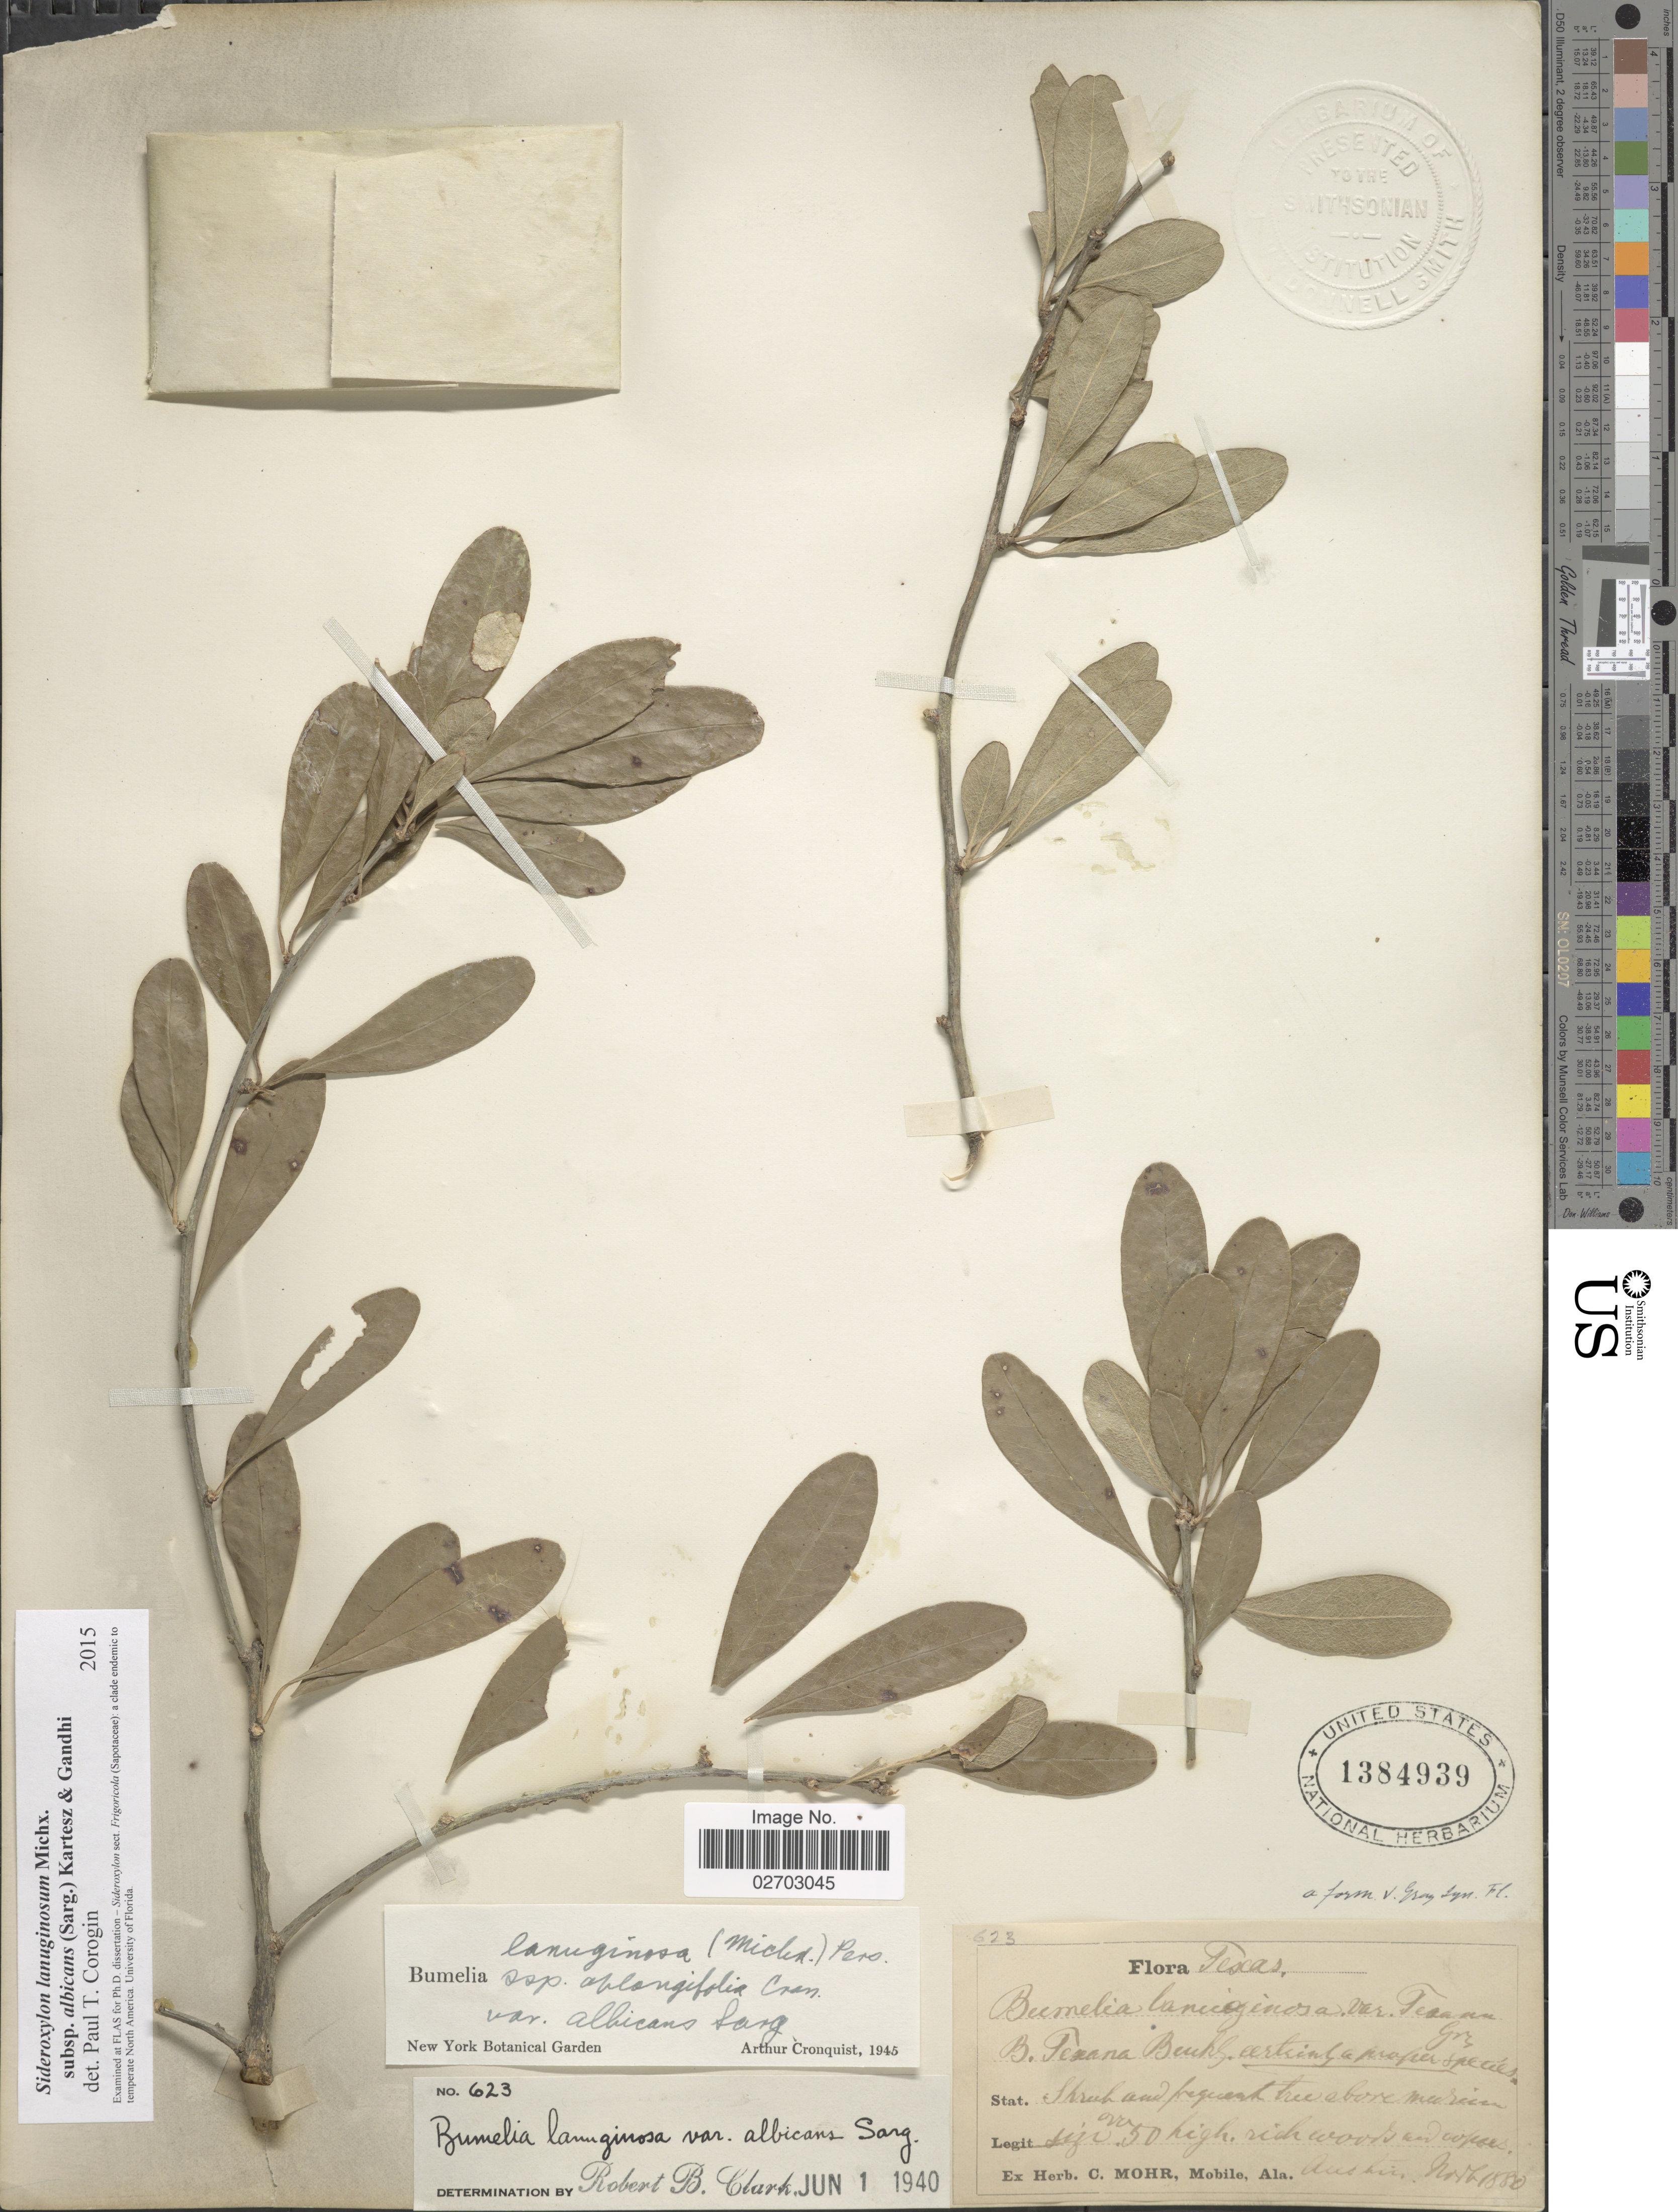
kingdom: Plantae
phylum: Tracheophyta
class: Magnoliopsida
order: Ericales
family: Sapotaceae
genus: Sideroxylon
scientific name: Sideroxylon lanuginosum subsp. albicans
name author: (Sarg.) Kartesz & Gandhi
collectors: ex herb. C. Mohr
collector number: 623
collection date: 1880-11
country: United States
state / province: Texas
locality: Austin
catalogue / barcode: US 1384939